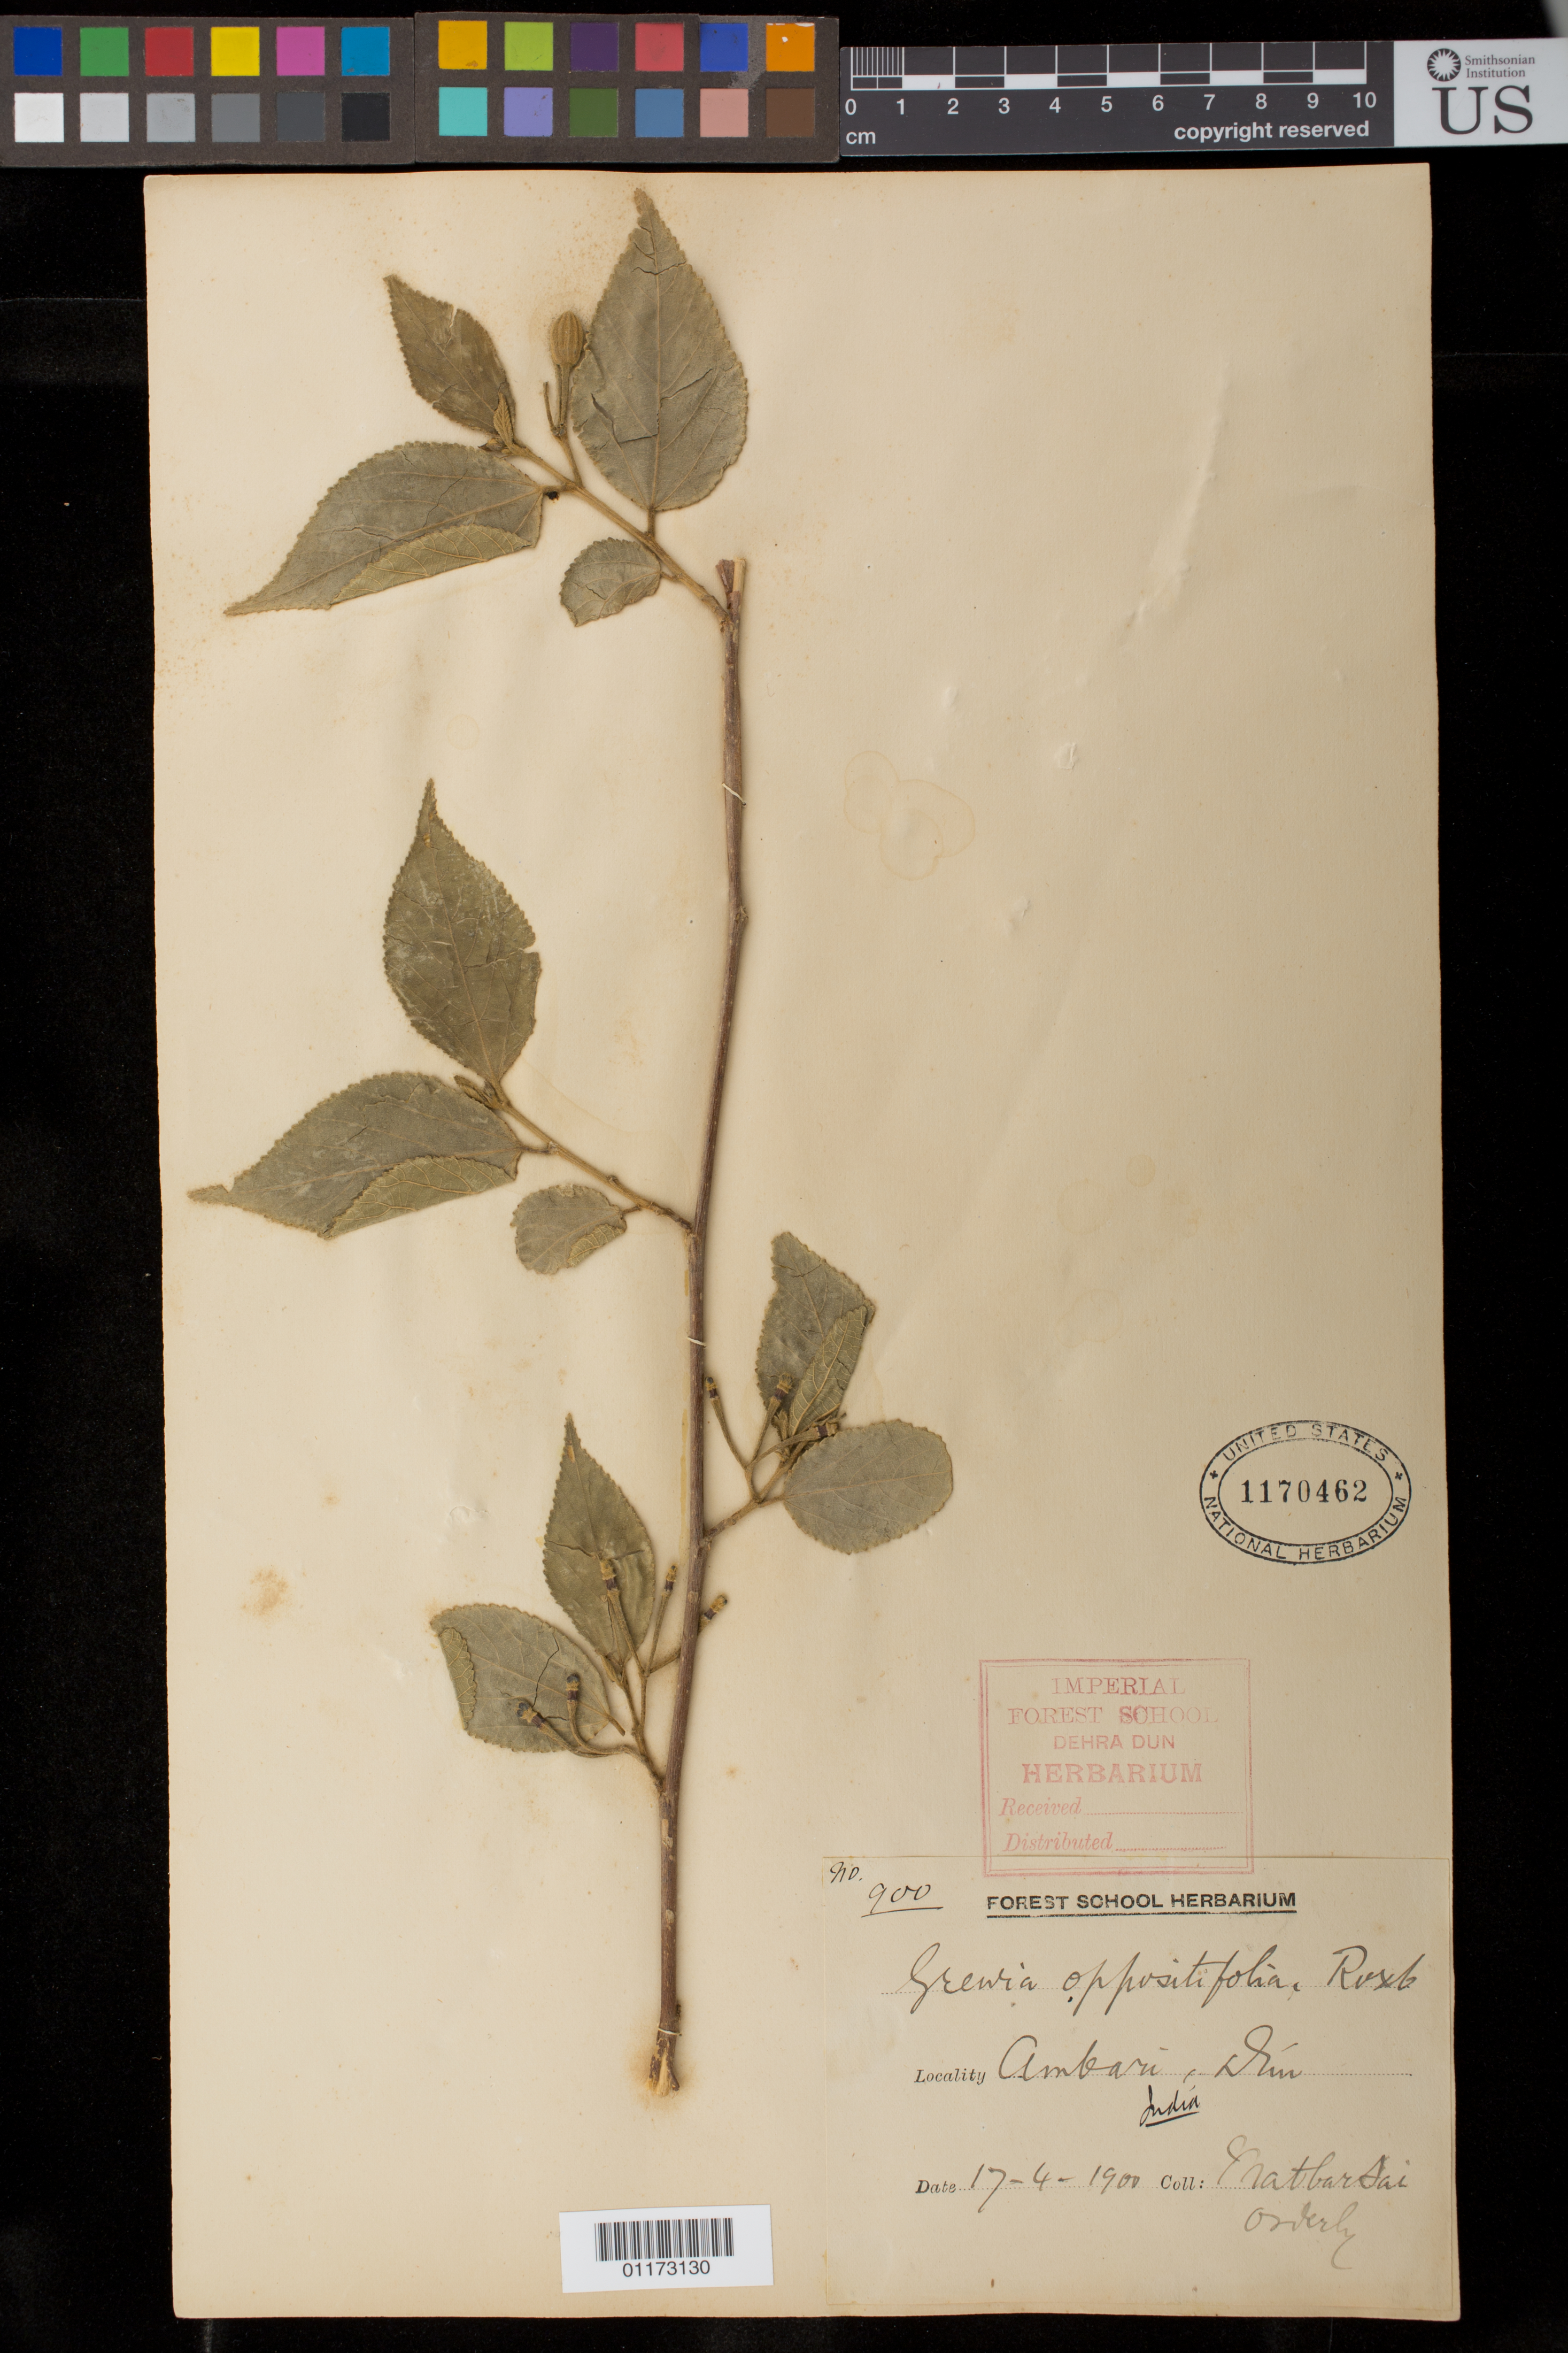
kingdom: Plantae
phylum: Tracheophyta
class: Magnoliopsida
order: Malvales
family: Malvaceae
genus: Grewia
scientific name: Grewia oppositifolia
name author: Roxb. ex DC.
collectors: M. Sai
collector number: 900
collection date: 1900-04-17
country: India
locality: Ambari, Din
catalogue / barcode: US 1170462